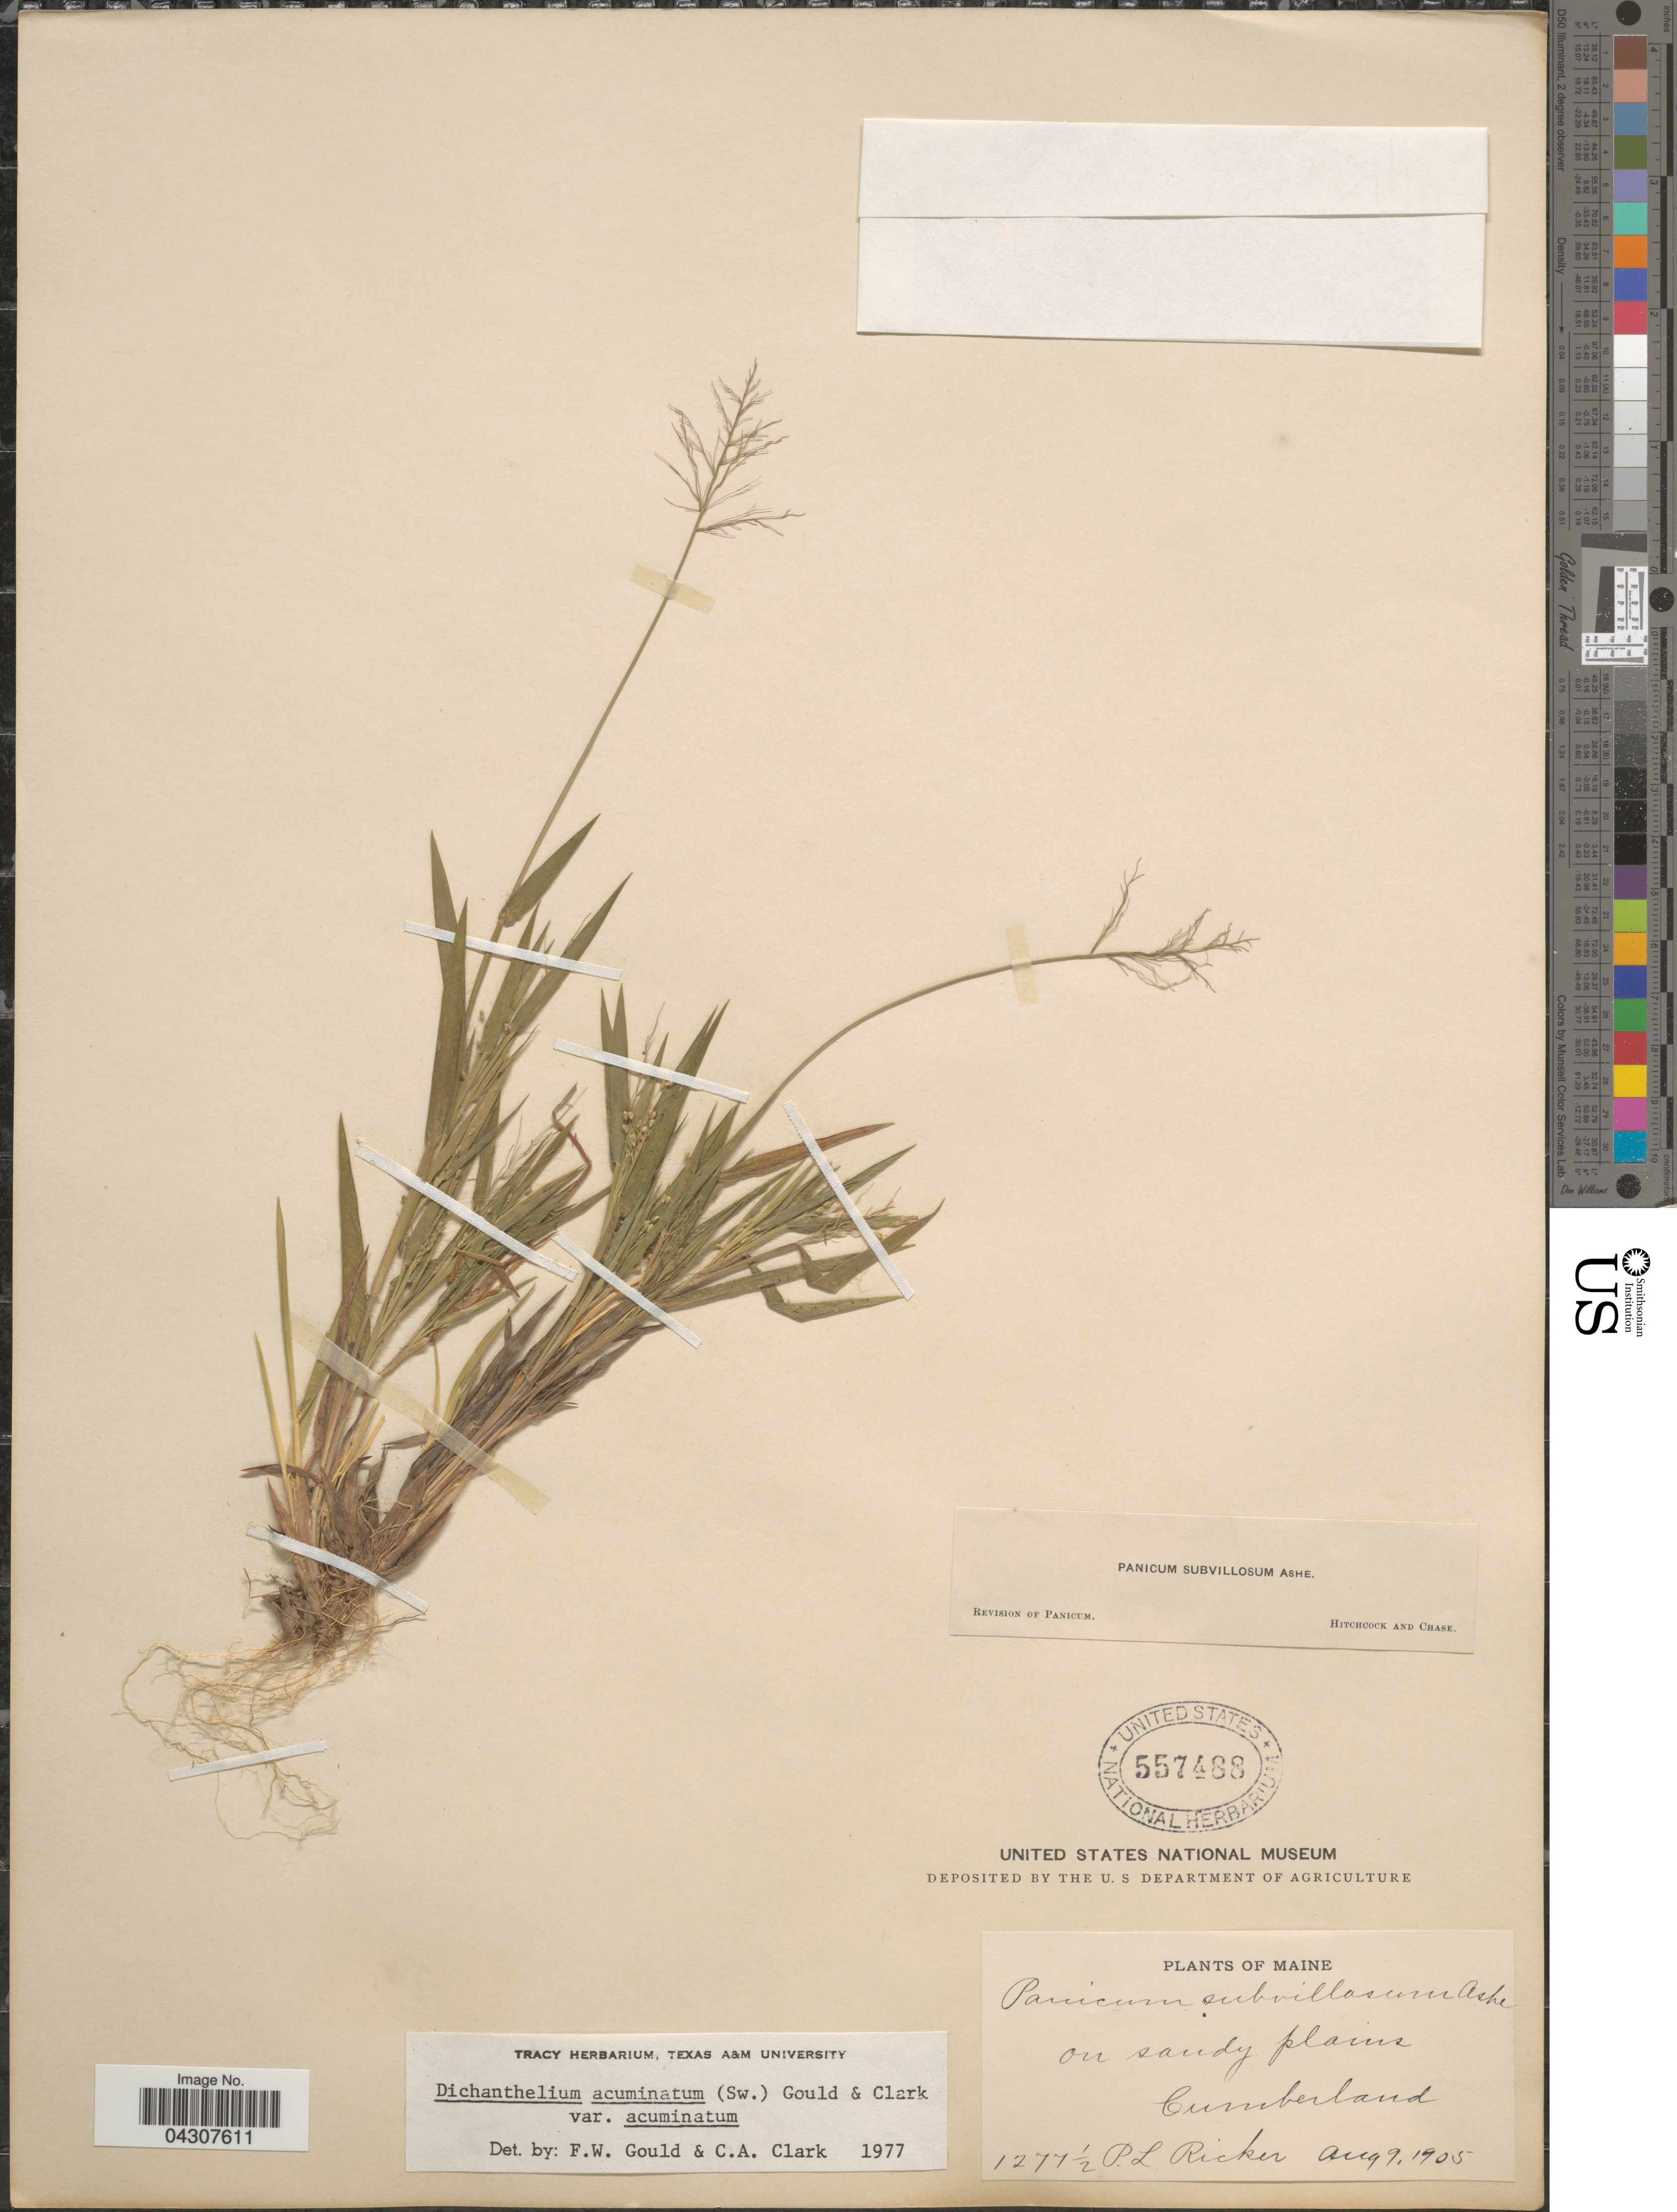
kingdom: Plantae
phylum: Tracheophyta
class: Liliopsida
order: Poales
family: Poaceae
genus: Dichanthelium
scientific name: Dichanthelium acuminatum var. acuminatum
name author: (Sw.) Gould & C.A. Clark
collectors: P. Ricker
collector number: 1277½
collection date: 1905-08-09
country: United States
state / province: Maine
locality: On sandy plains. Cumberland.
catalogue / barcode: US 557488